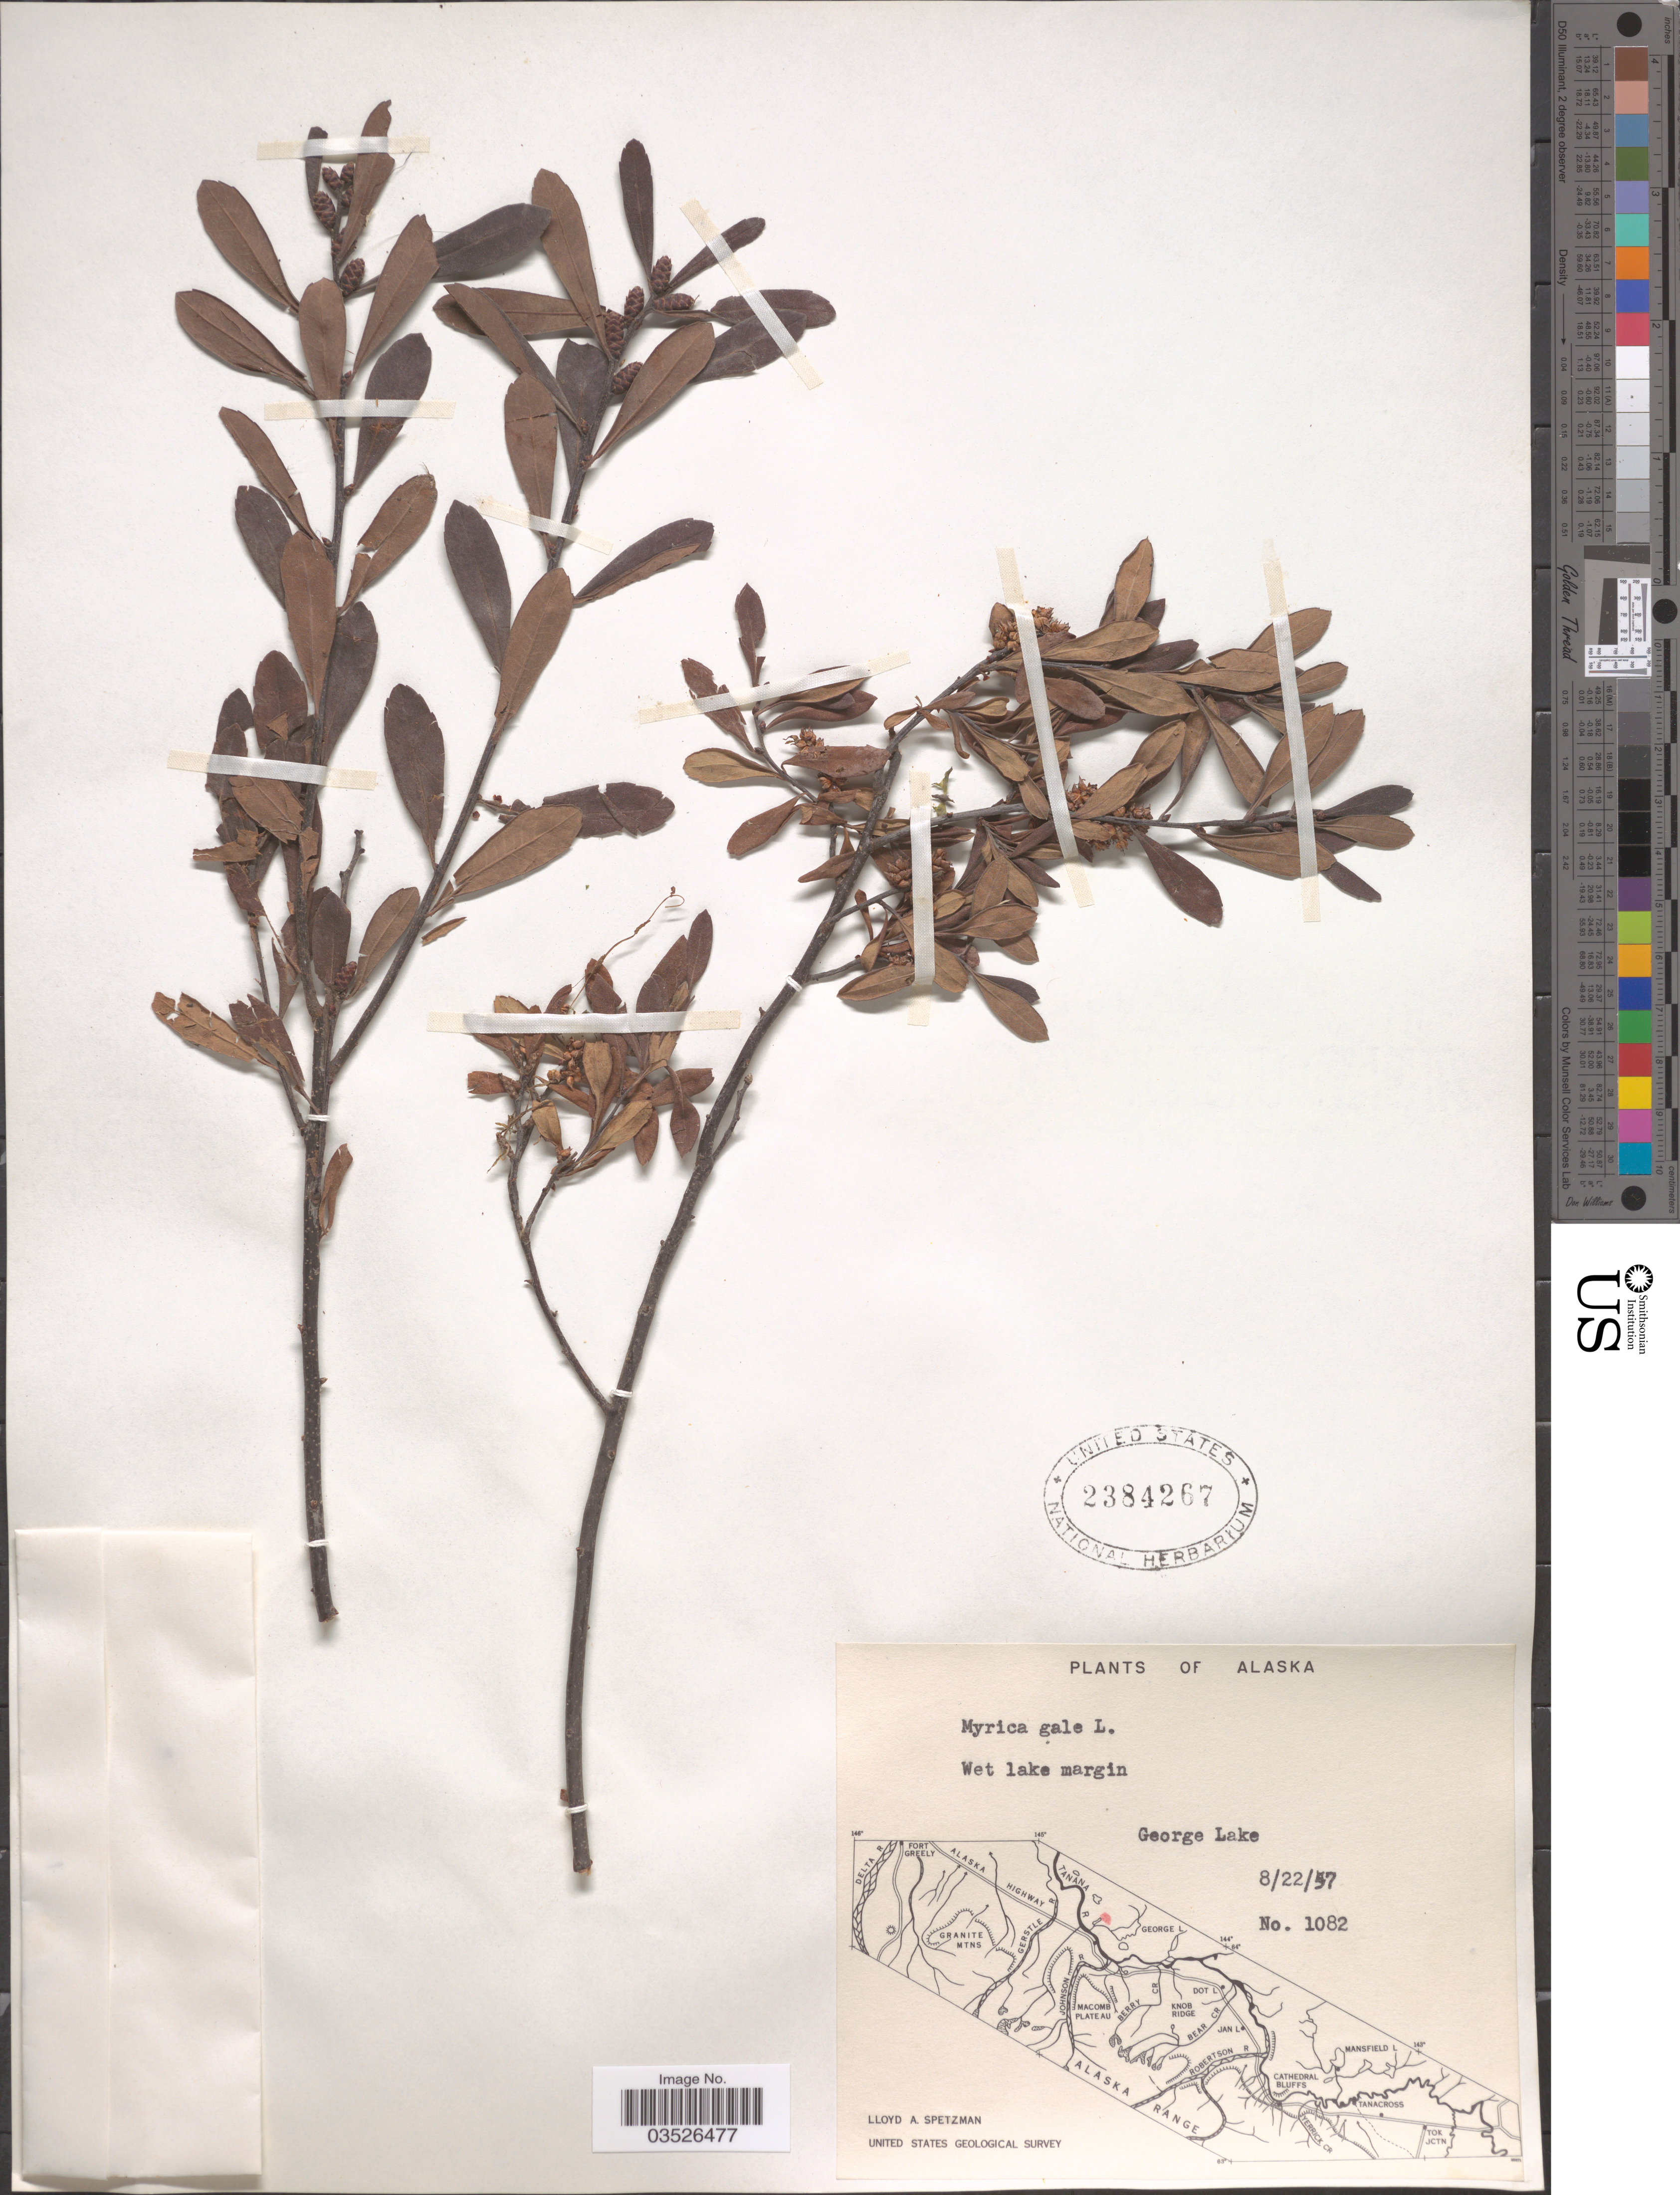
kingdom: Plantae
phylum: Tracheophyta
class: Magnoliopsida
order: Fagales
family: Myricaceae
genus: Myrica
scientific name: Myrica gale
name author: L.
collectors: L. Spetzman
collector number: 1082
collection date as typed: Transcribed d/m/y: 22/8/57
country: United States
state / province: Alaska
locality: George Lake.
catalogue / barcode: US 2384267